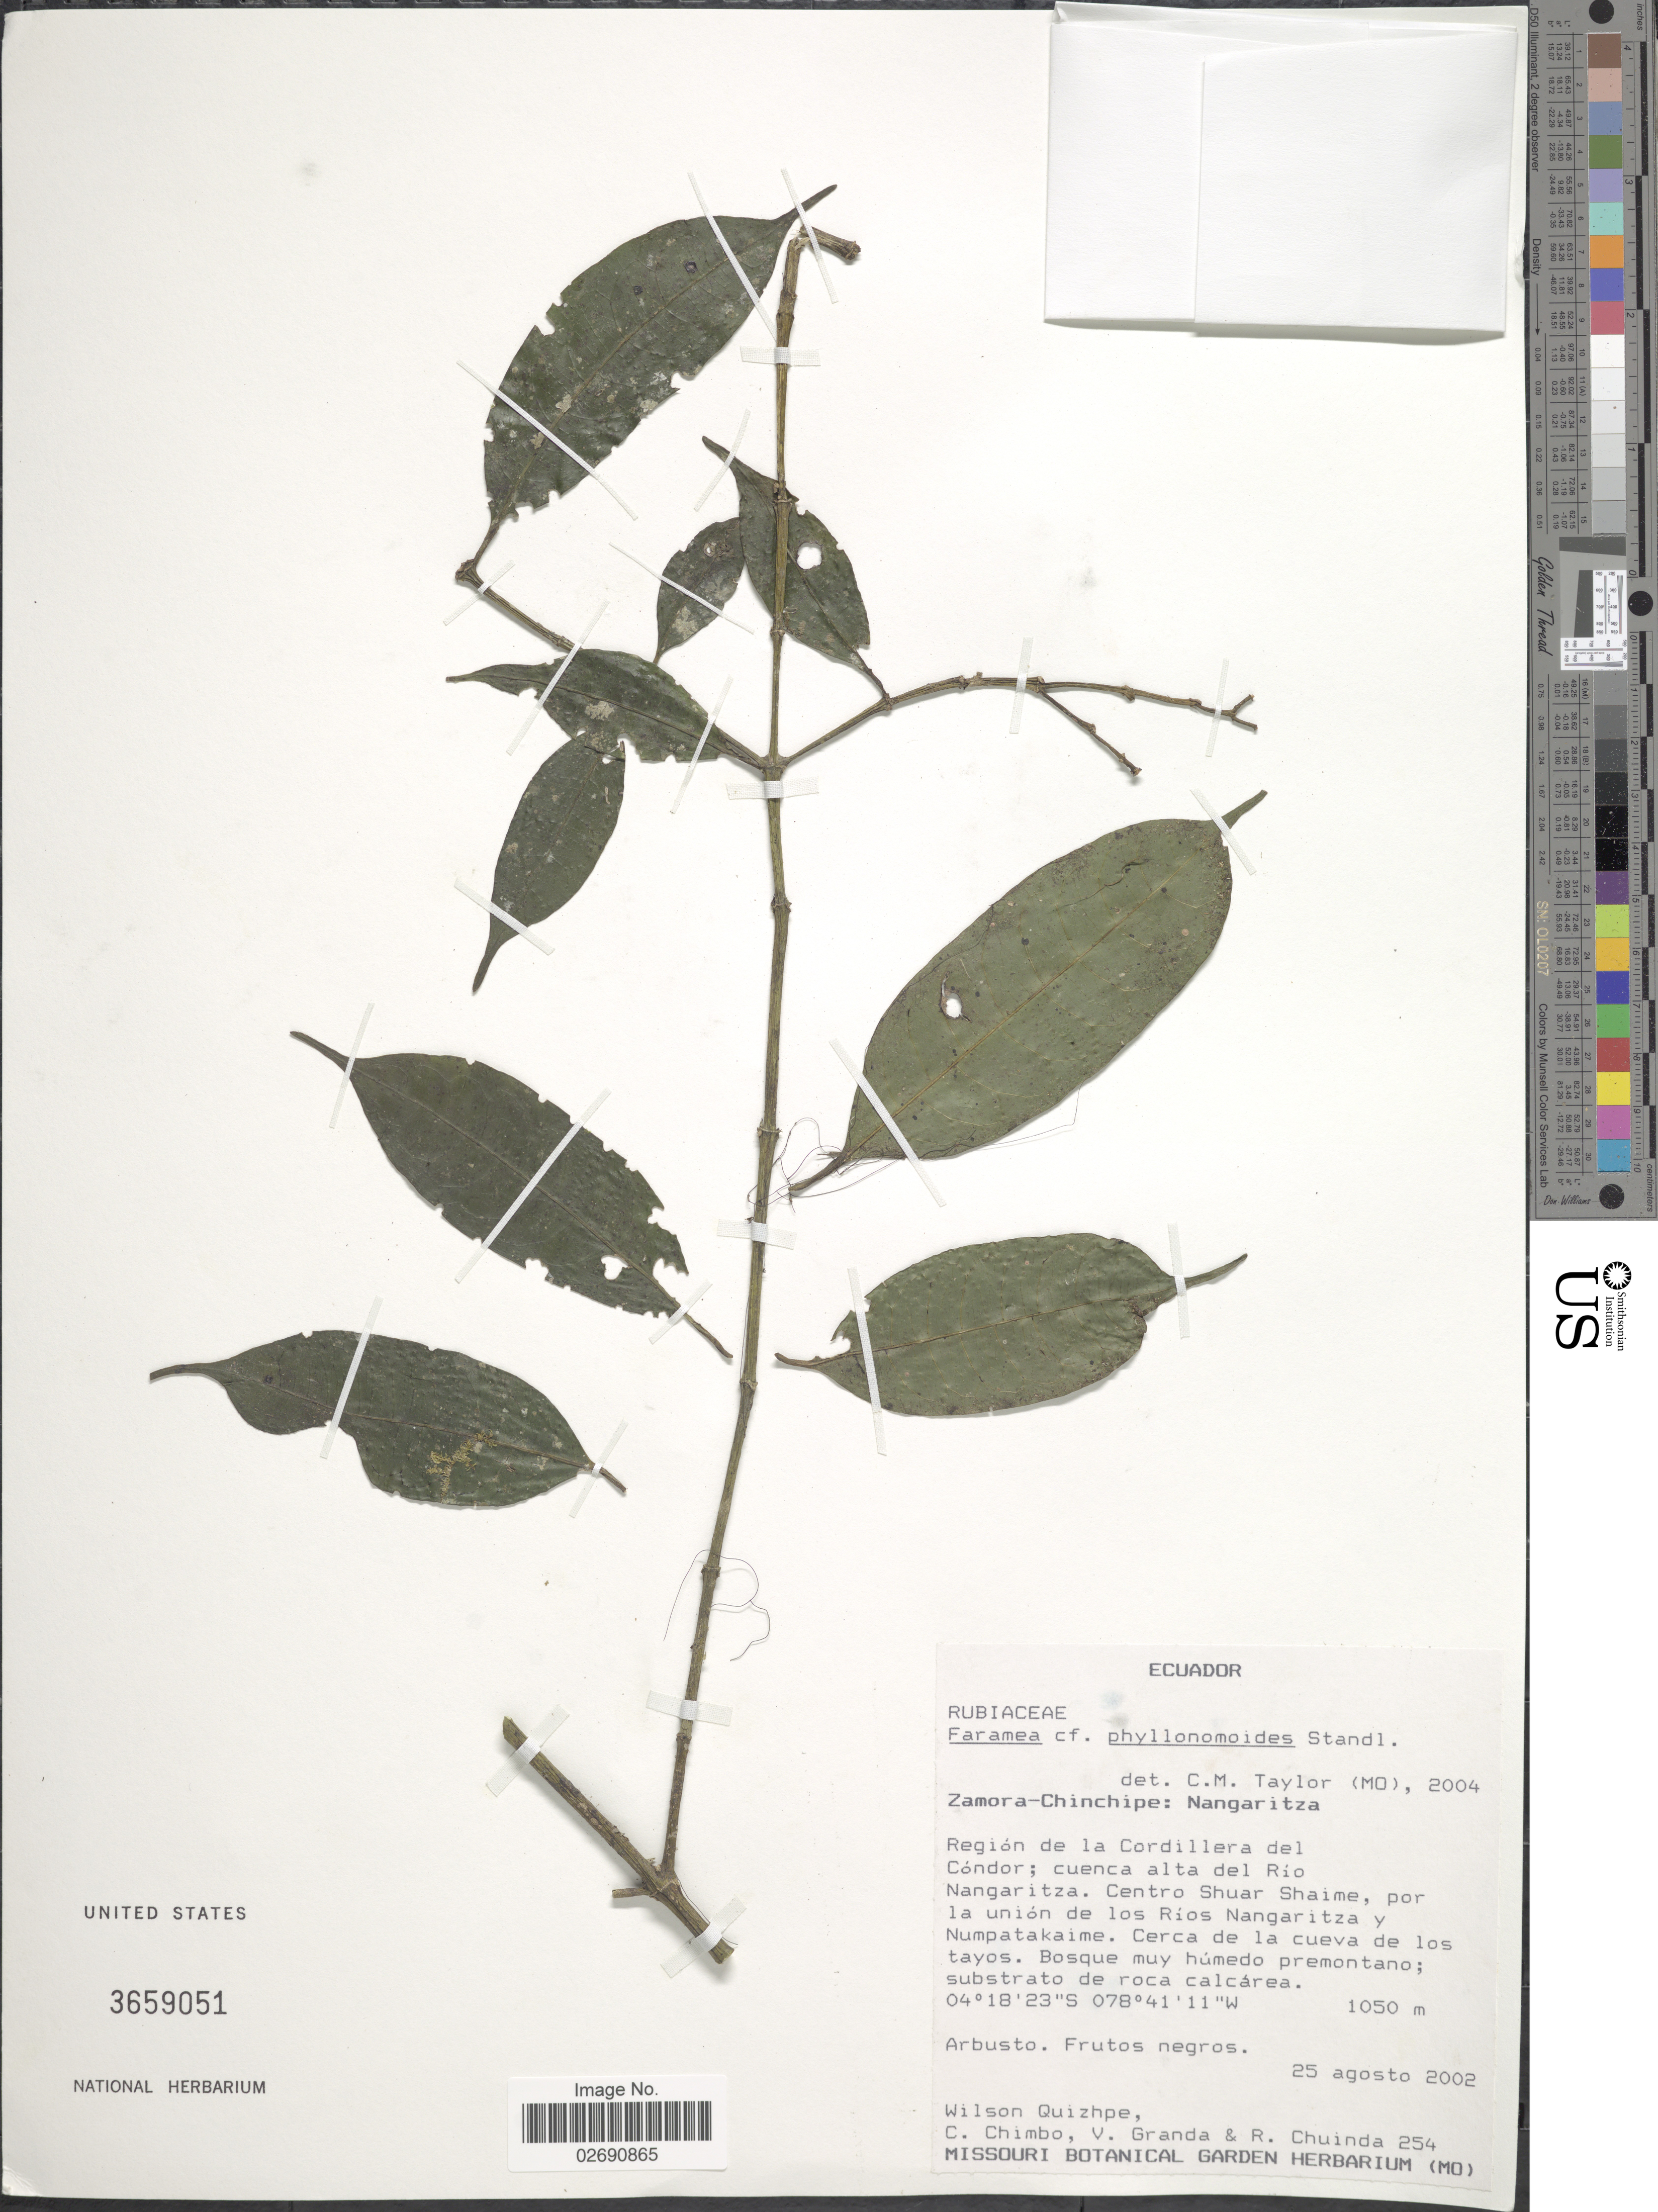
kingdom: Plantae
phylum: Tracheophyta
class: Magnoliopsida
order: Gentianales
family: Rubiaceae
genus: Faramea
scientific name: Faramea phyllonomoides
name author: Standl.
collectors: W. Quizhpe, C. Chimbo, V. Granda & R. Chuinda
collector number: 254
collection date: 2002-08-25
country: Ecuador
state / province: Zamora-Chinchipe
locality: Nangaritza. Region de la Cordillera del Condor; cuenca alto del Rio Nangaritza. Centro Shuar Shaime, por la union de los Rios Nagaritza y Numpatakaime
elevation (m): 1050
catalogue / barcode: US 3659051